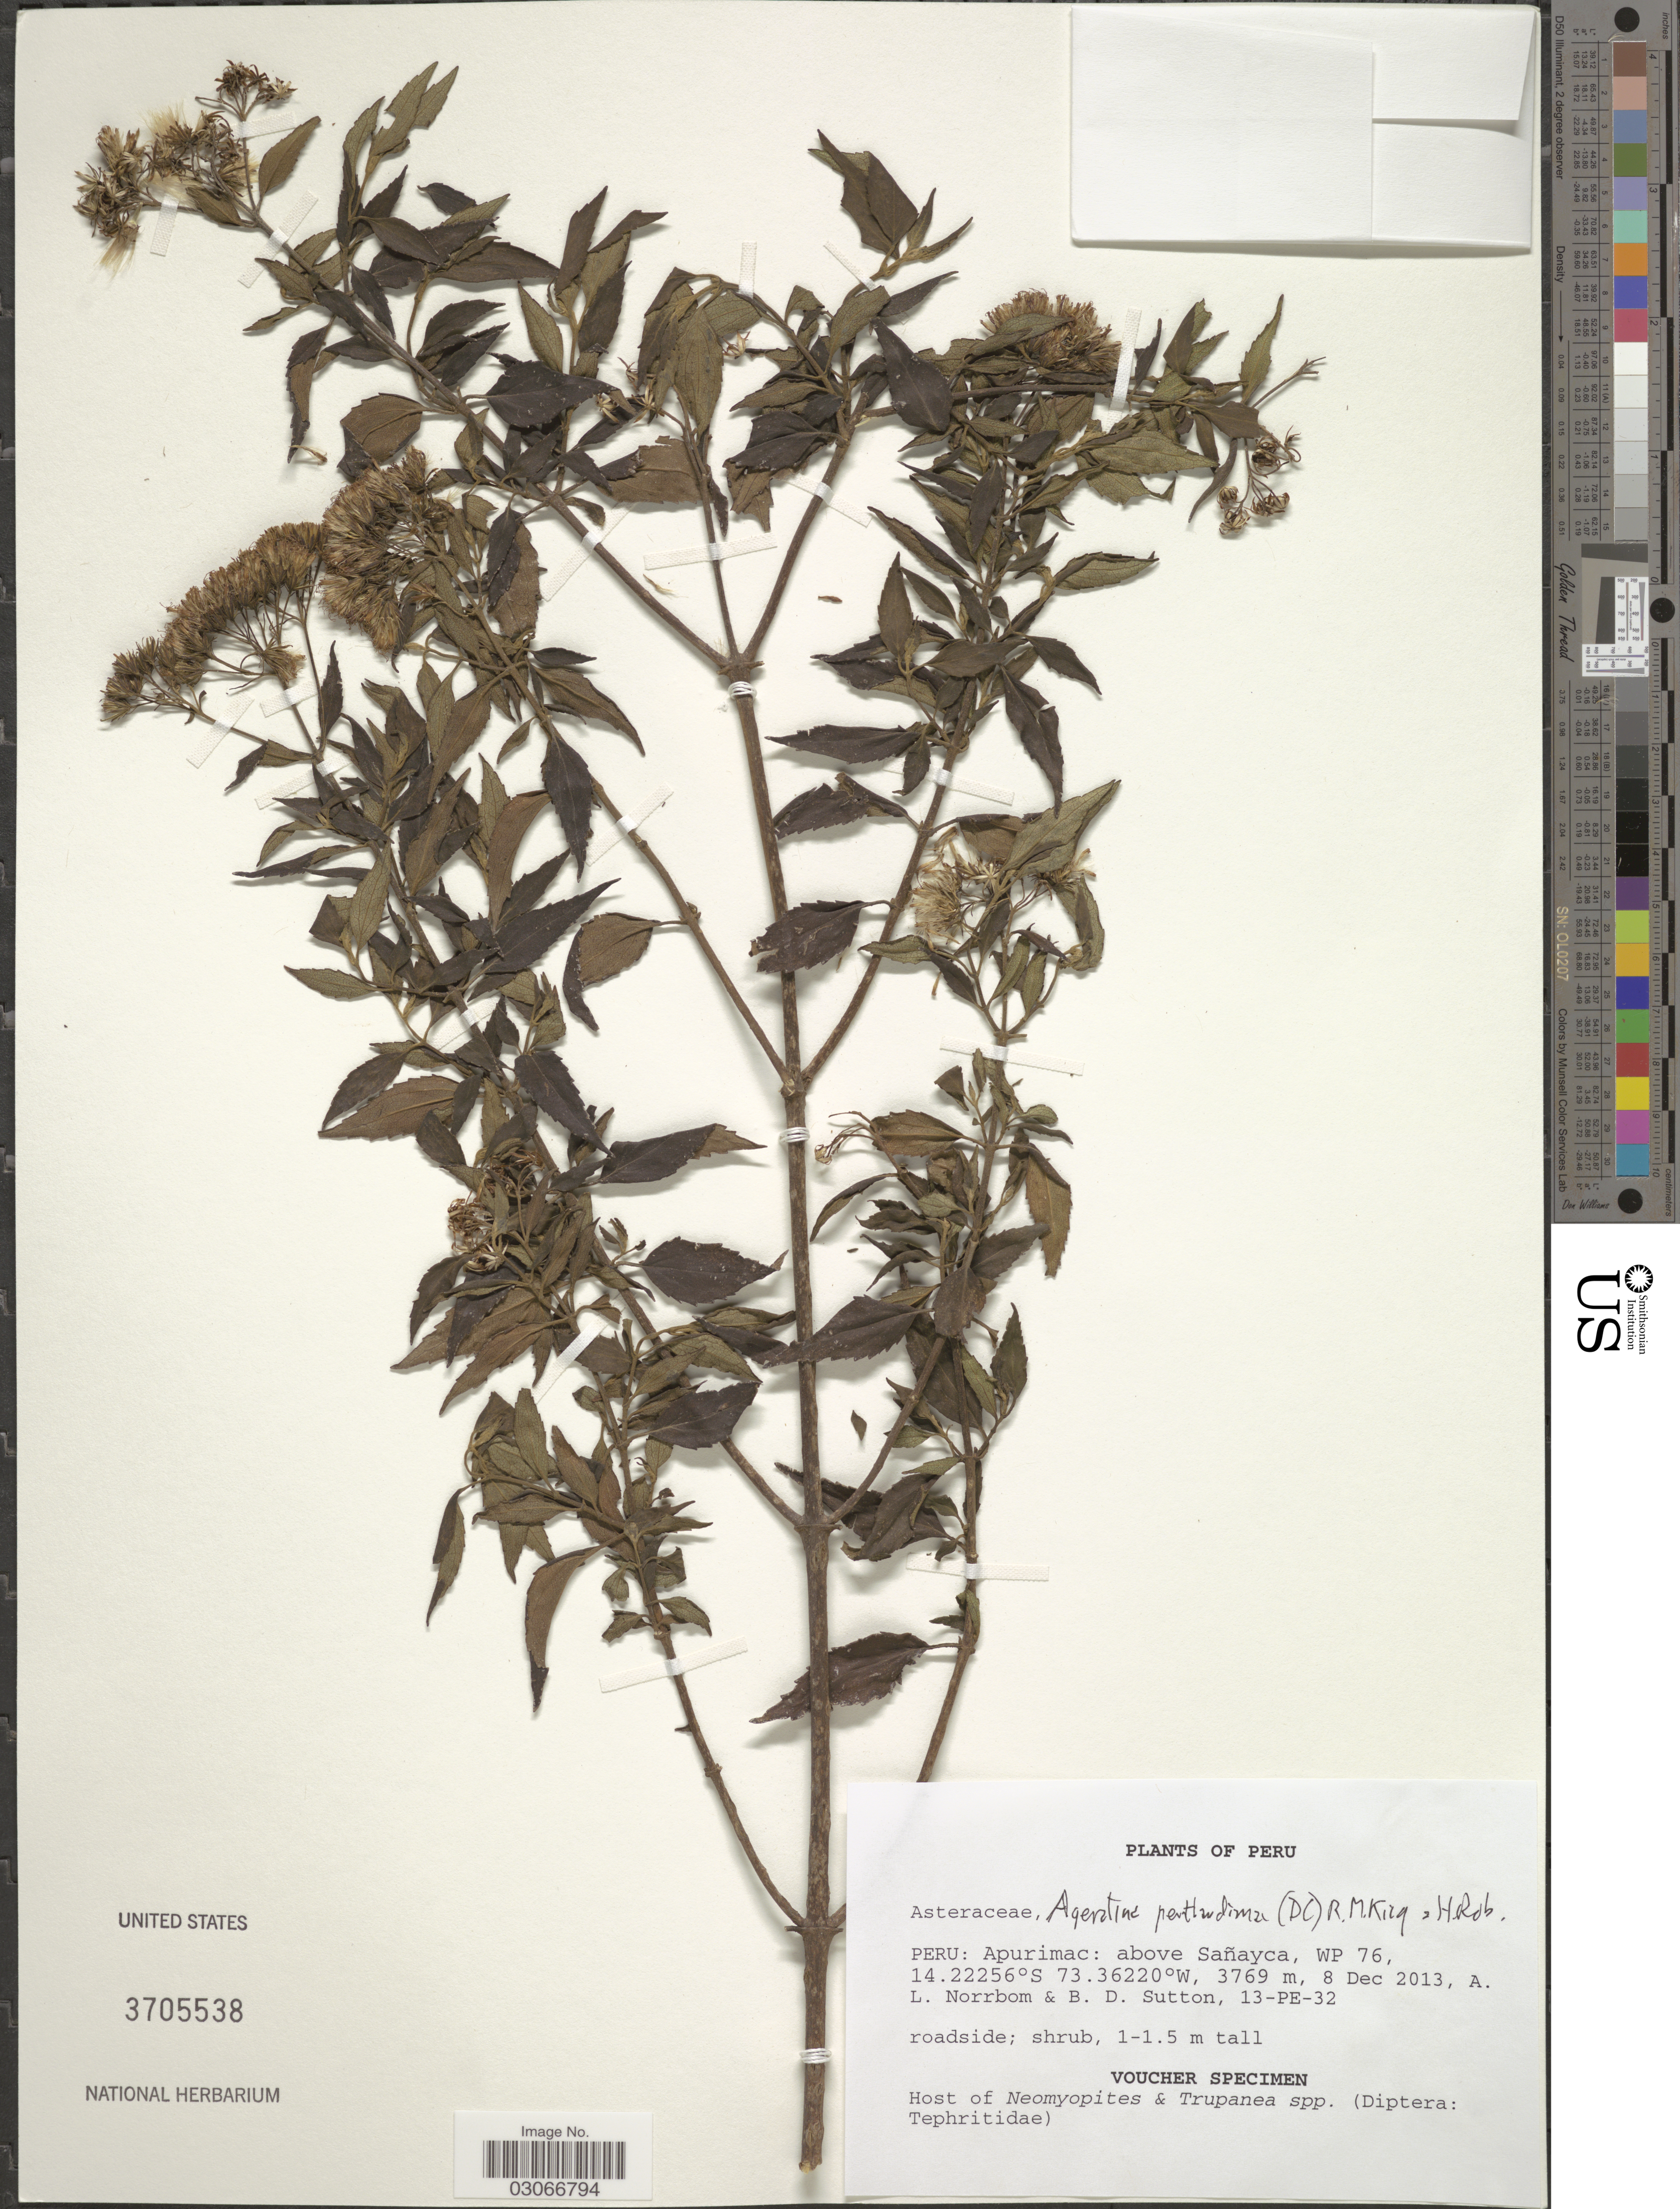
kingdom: Plantae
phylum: Tracheophyta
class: Magnoliopsida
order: Asterales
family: Asteraceae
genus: Ageratina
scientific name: Ageratina pentlandiana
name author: (DC.) R.M. King & H. Rob.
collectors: A. L. Norrbom & B. Sutton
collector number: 13-PE-32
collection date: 2013-12-08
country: Peru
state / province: Apurímac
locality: Above Sañayca, WP 76.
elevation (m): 3769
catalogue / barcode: US 3705538